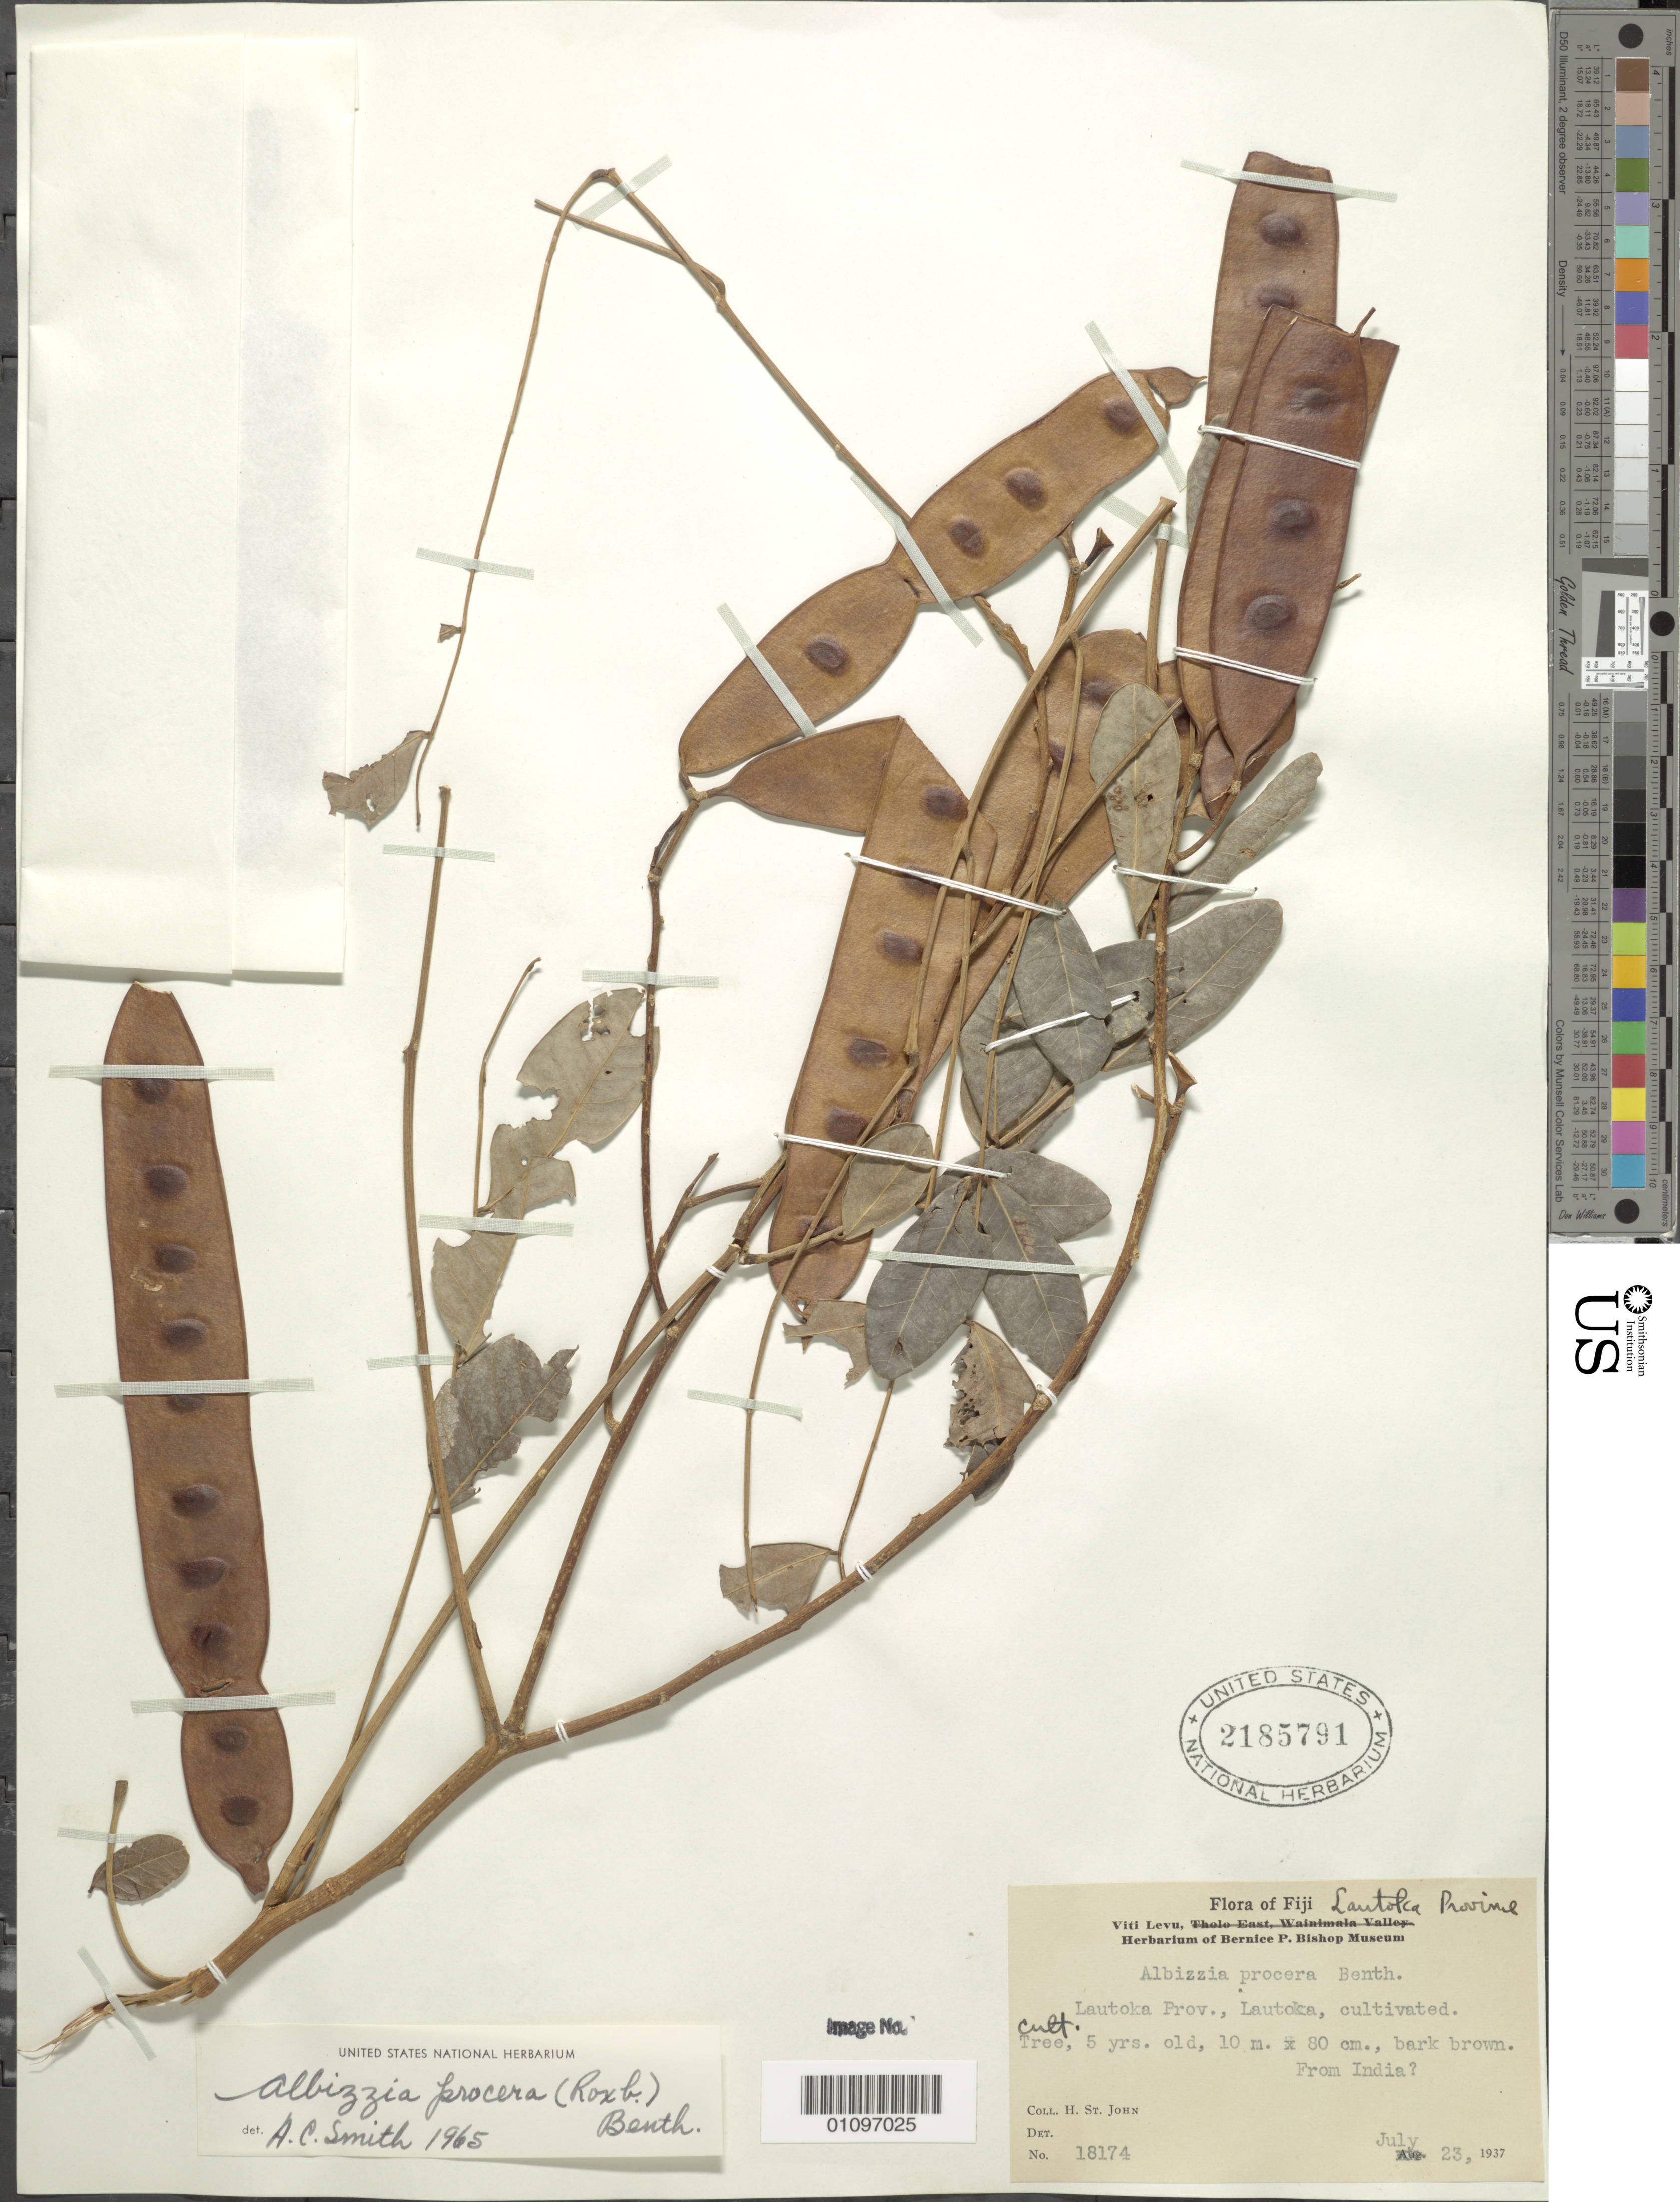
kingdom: Plantae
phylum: Tracheophyta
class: Magnoliopsida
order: Fabales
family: Fabaceae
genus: Albizia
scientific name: Albizia procera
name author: (Roxb.) Benth.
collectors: H. St. John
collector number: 18174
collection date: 1937-07-23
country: Fiji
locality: Lautoka Prov., Lautoka, cultivated.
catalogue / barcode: US 2185791